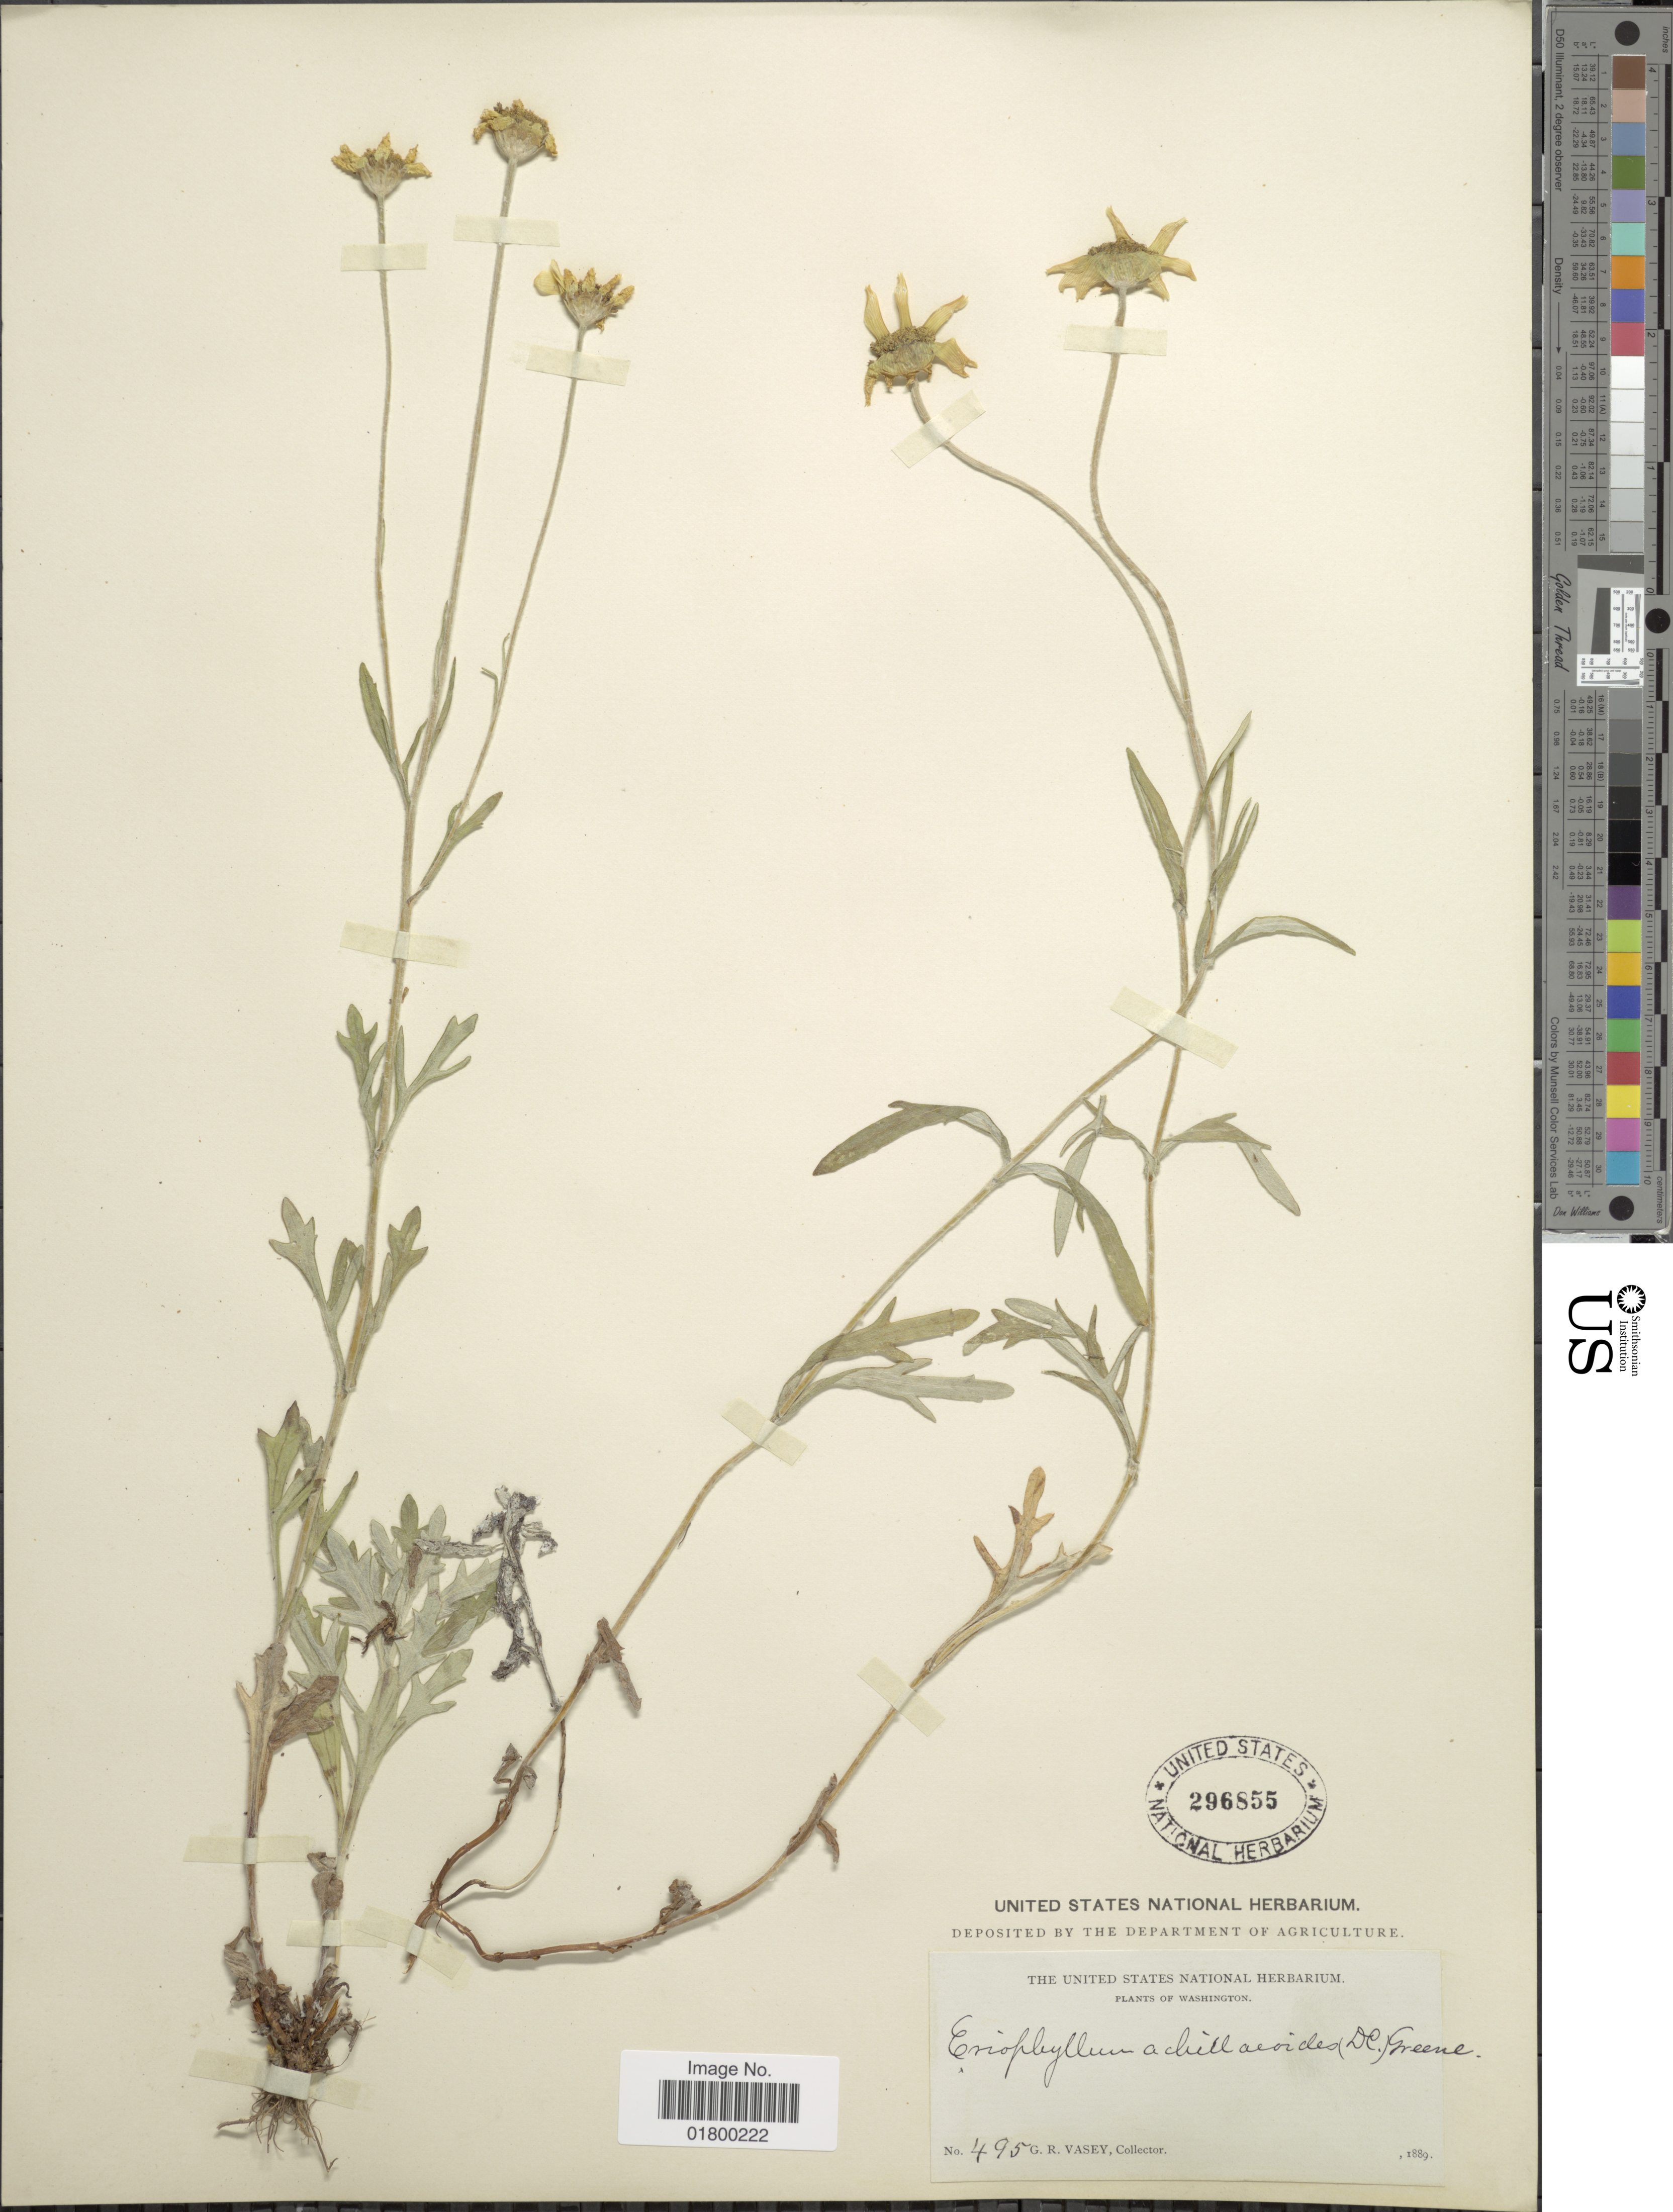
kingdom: Plantae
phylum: Tracheophyta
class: Magnoliopsida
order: Asterales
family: Asteraceae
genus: Eriophyllum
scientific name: Eriophyllum lanatum var. achillioides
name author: (DC.) Jeps.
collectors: G. R. Vasey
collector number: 495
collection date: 1889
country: United States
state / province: Washington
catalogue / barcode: US 296855